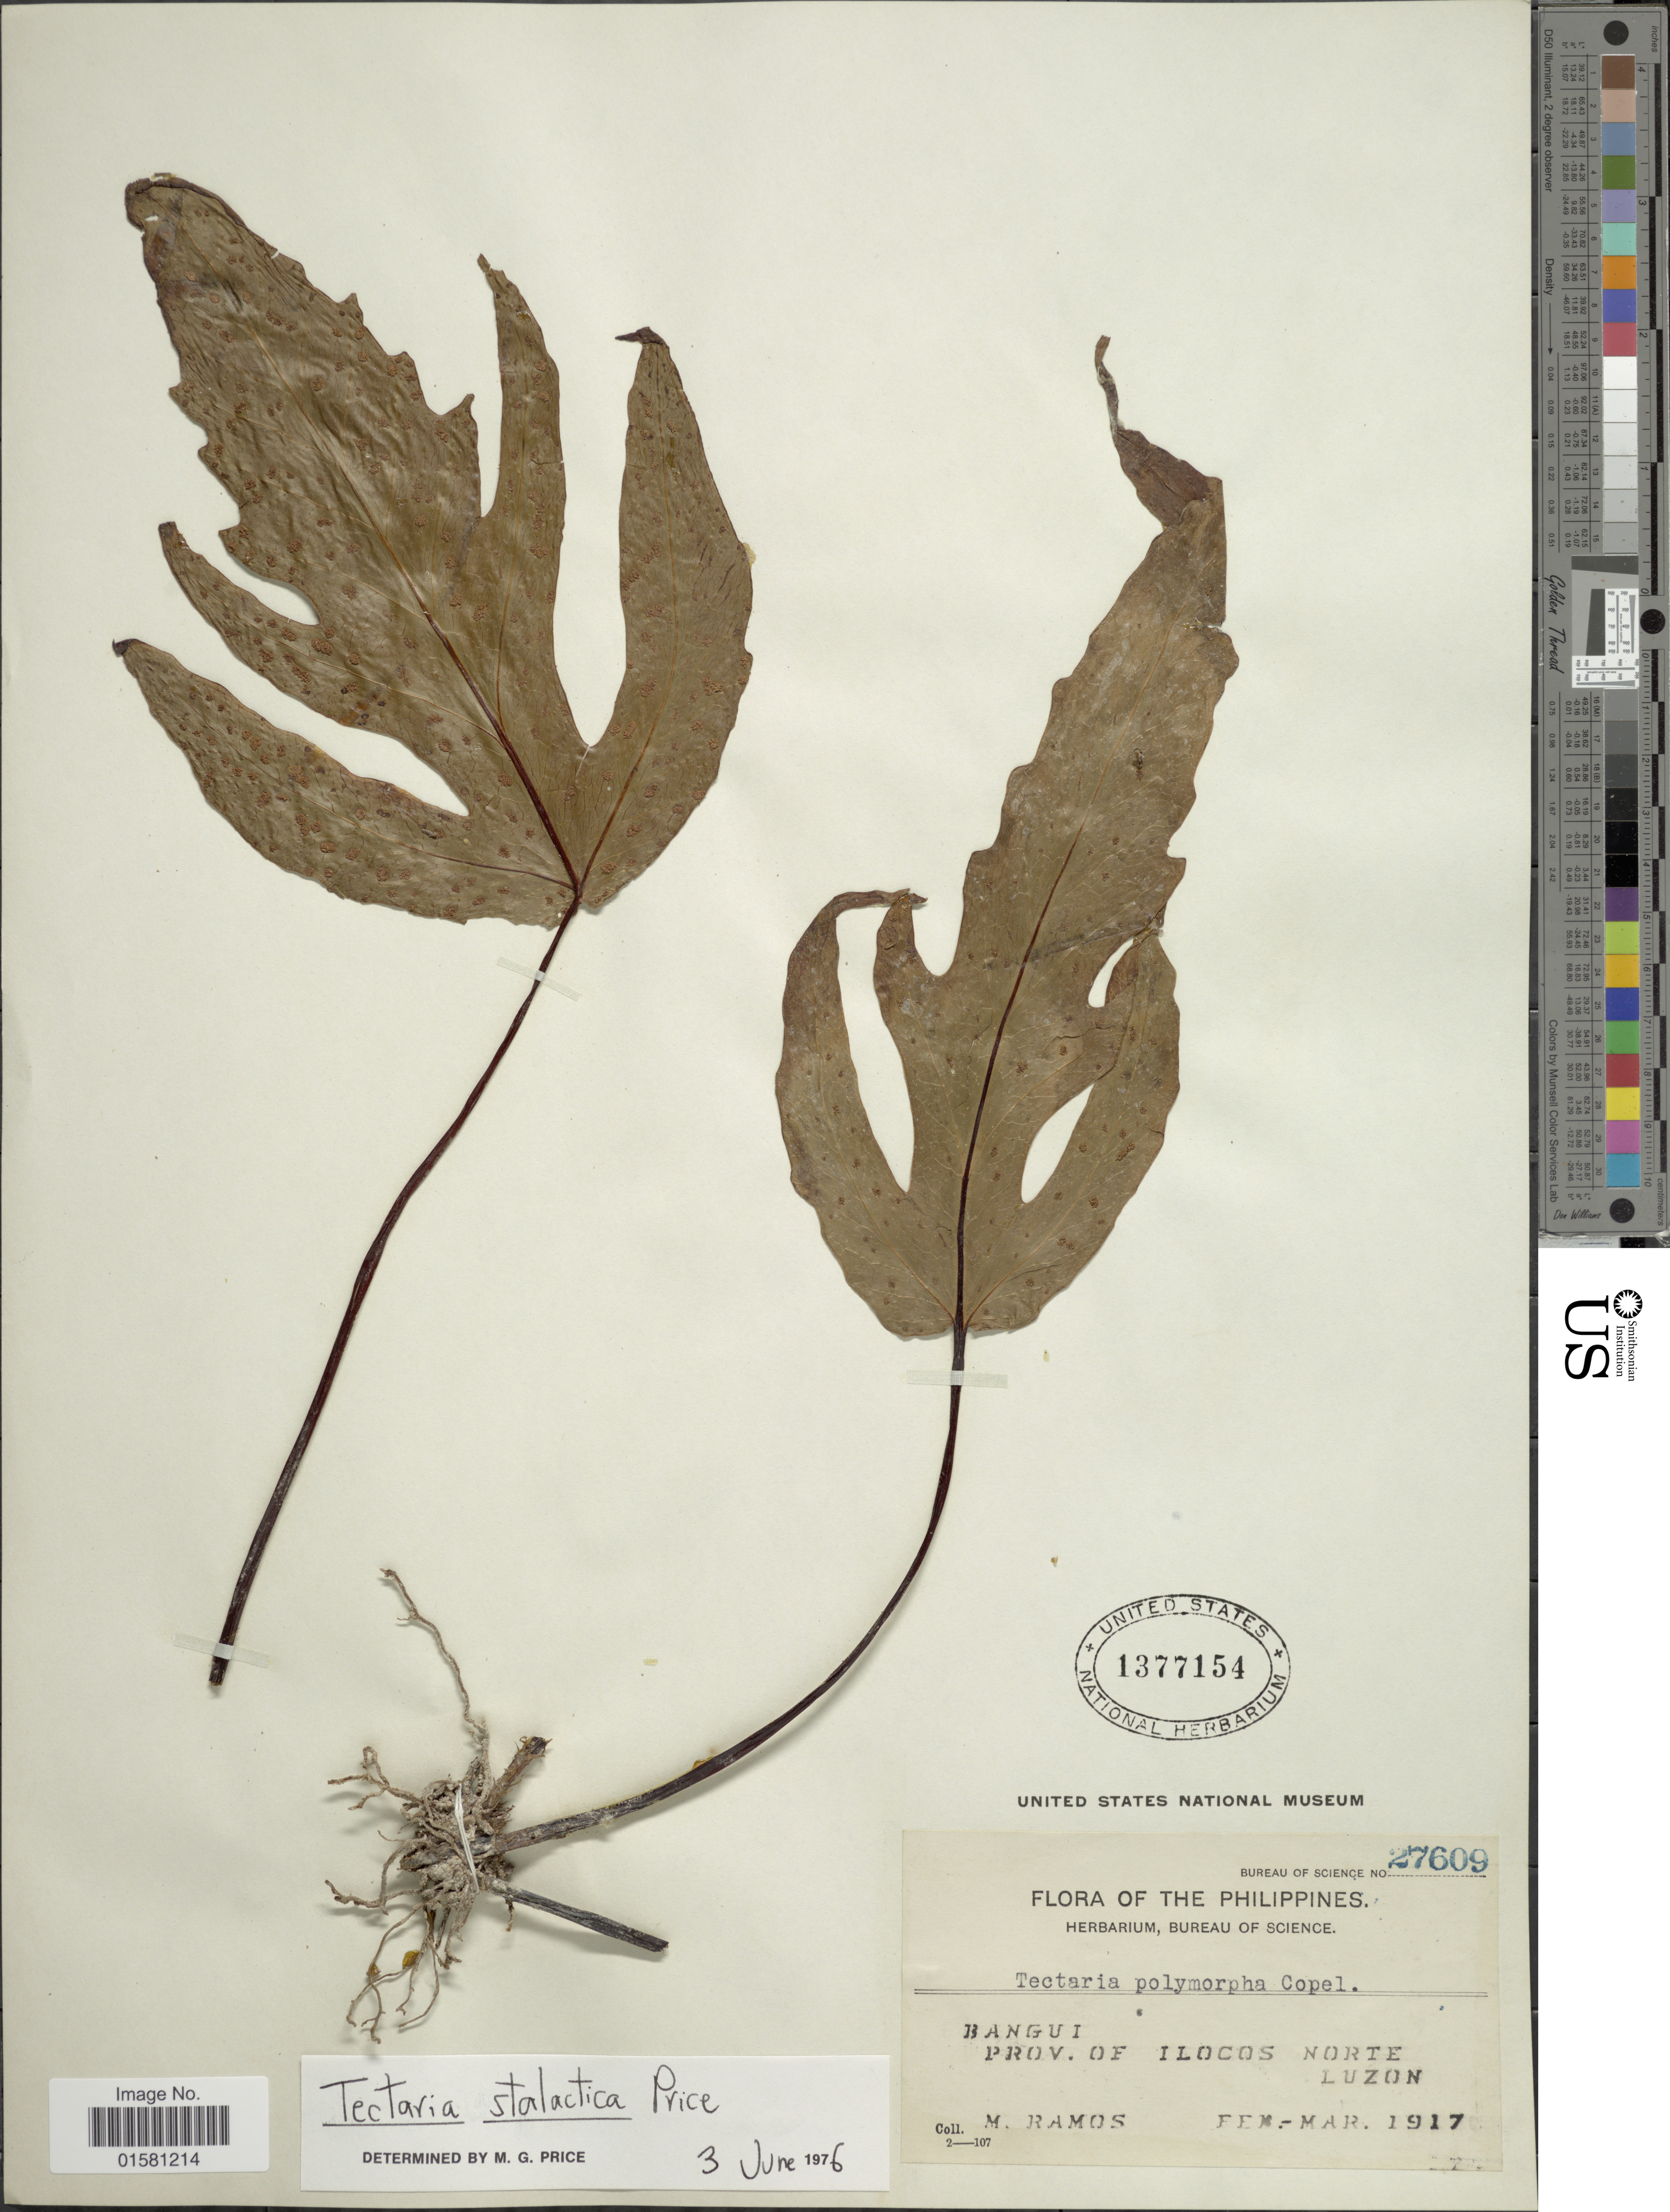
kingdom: Plantae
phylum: Tracheophyta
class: Polypodiopsida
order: Polypodiales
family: Tectariaceae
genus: Tectaria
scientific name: Tectaria stalactica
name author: M.G. Price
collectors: M. Ramos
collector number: Bureau of science 27609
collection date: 1917-02/1917-03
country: Philippines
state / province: Ilocos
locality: Bangui, Prov. of Ilocos Norte Luzon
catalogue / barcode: US 1377154